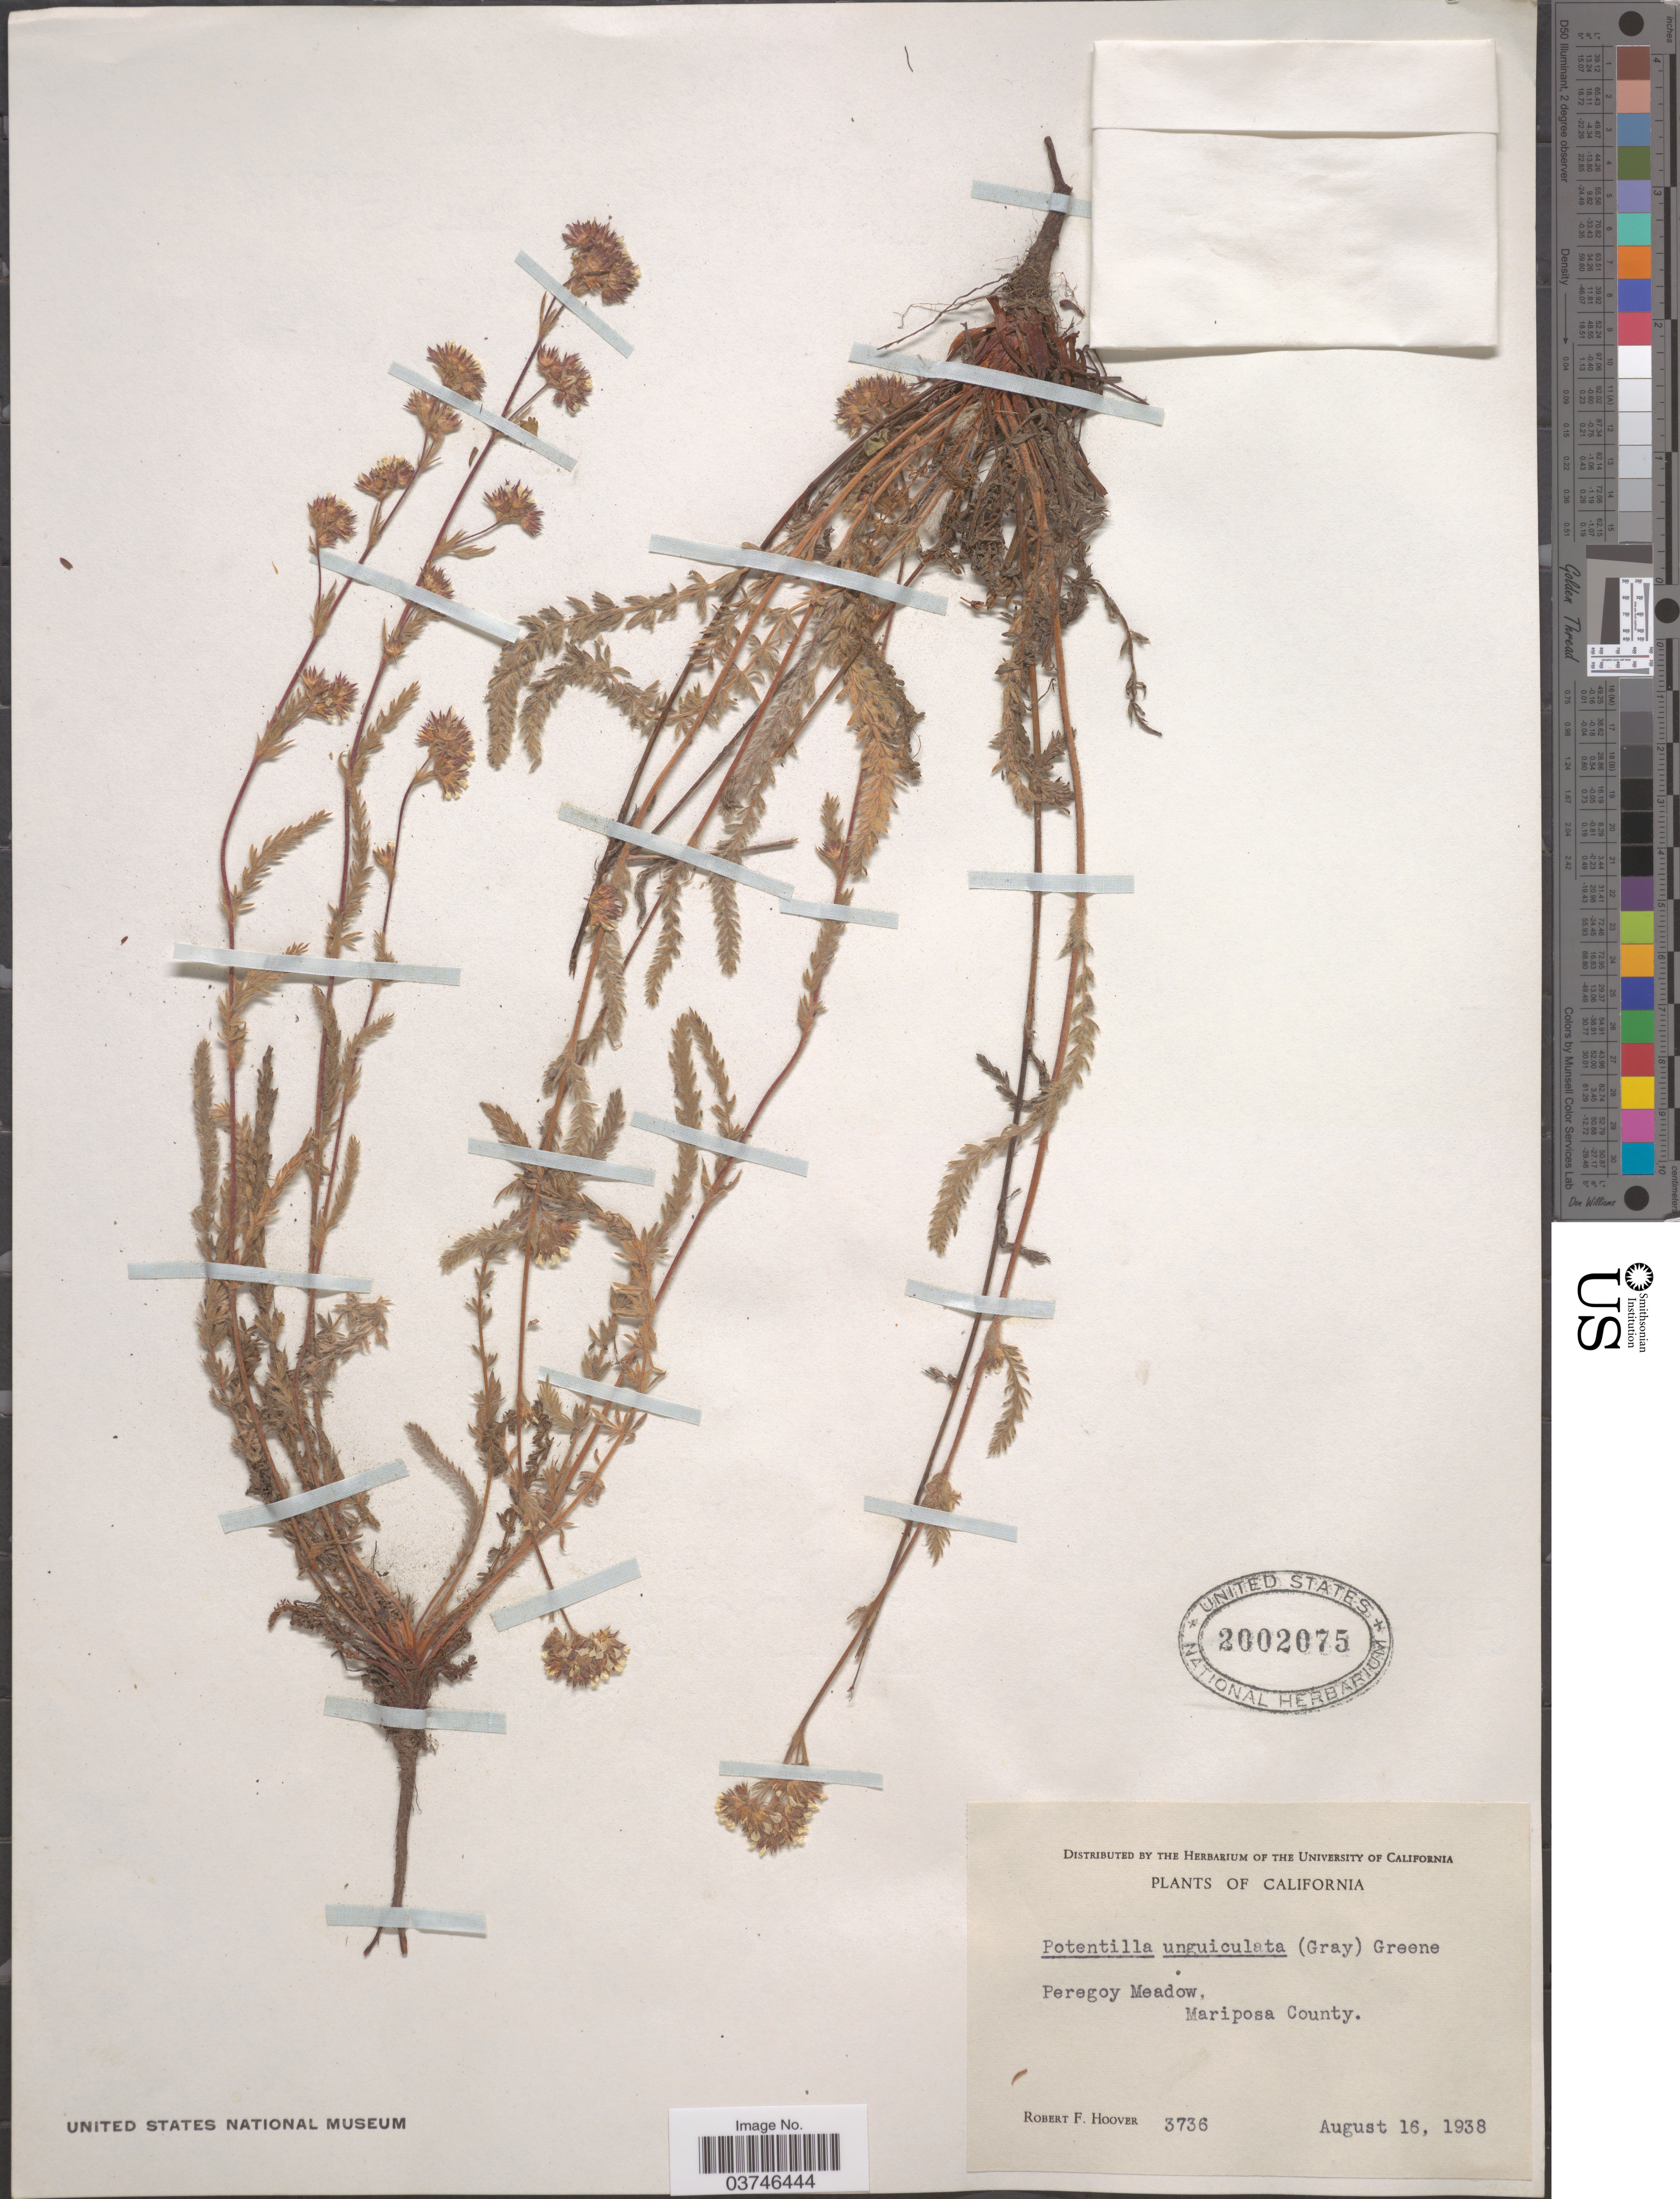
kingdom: Plantae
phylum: Tracheophyta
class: Magnoliopsida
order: Rosales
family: Rosaceae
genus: Potentilla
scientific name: Potentilla unguiculata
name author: (A. Gray) Hook. f.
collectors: R. F. Hoover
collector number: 3736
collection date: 1938-08-16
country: United States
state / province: California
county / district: Mariposa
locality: Mariposa County.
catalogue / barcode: US 2002075